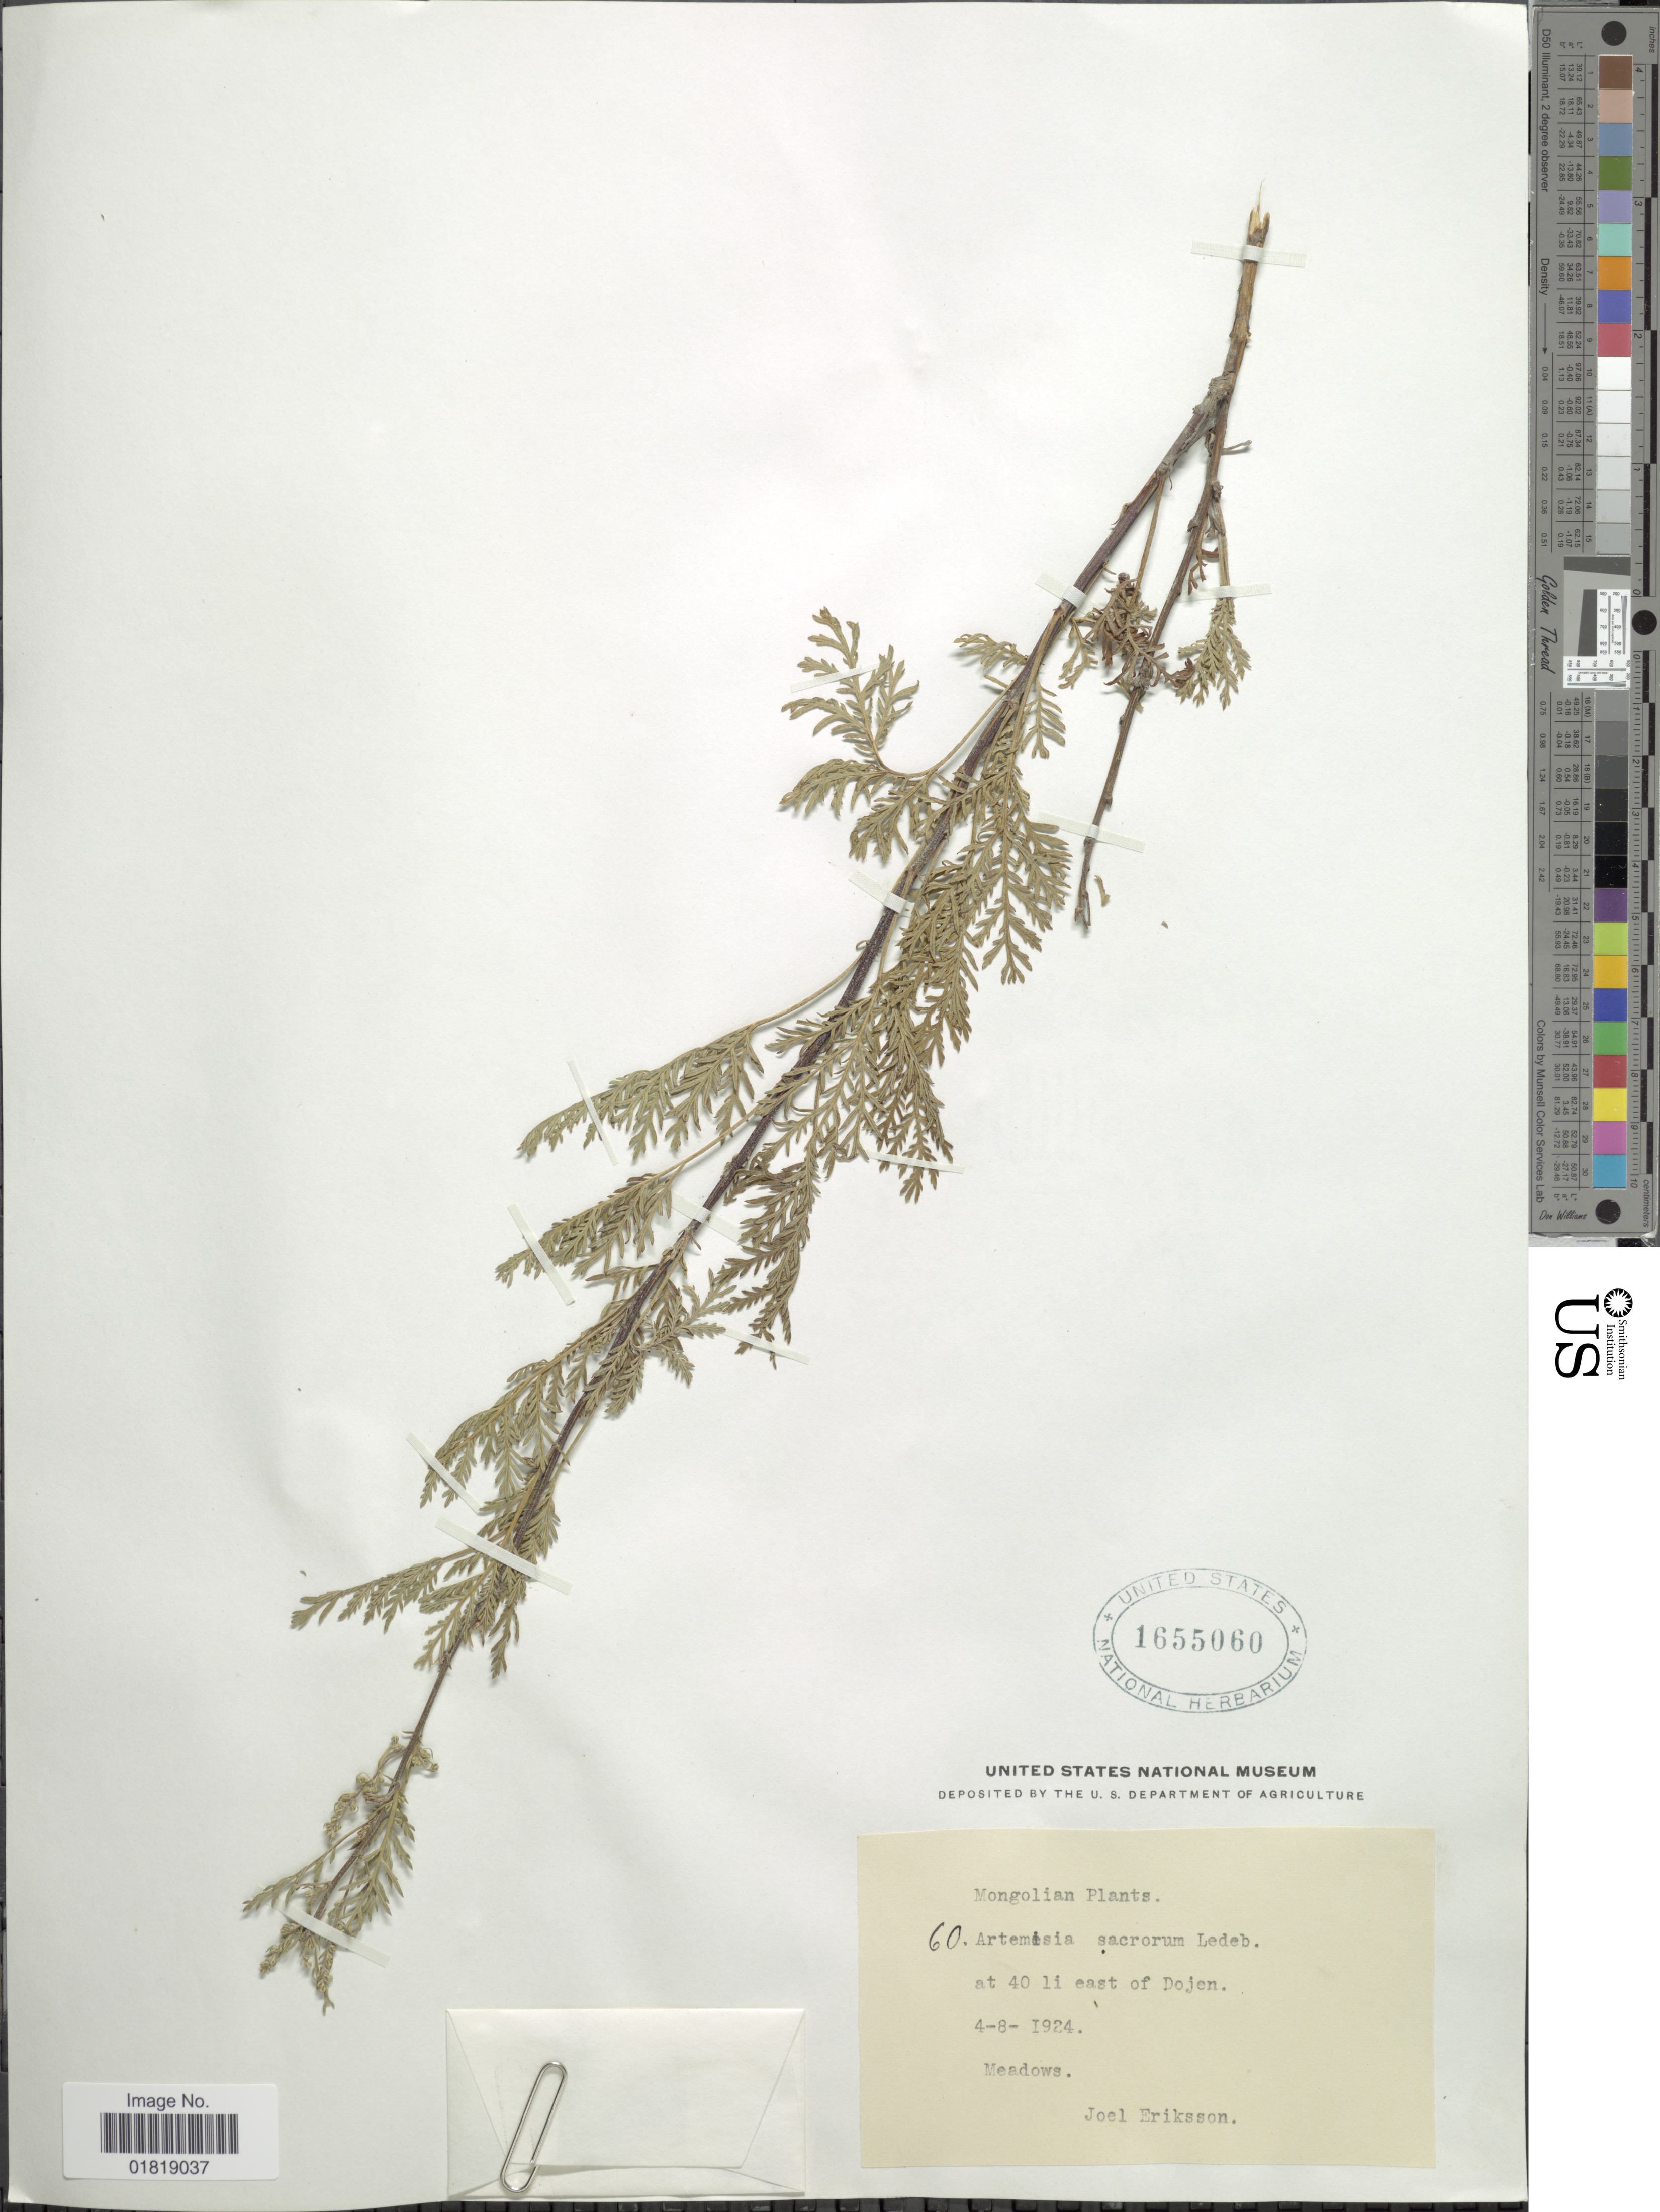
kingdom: Plantae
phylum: Tracheophyta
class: Magnoliopsida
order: Asterales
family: Asteraceae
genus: Artemisia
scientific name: Artemisia sacrorum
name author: Ledeb.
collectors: J. Eriksson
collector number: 60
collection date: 1924-08-04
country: Mongolia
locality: At 40 li east of Dojen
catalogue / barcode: US 1655060